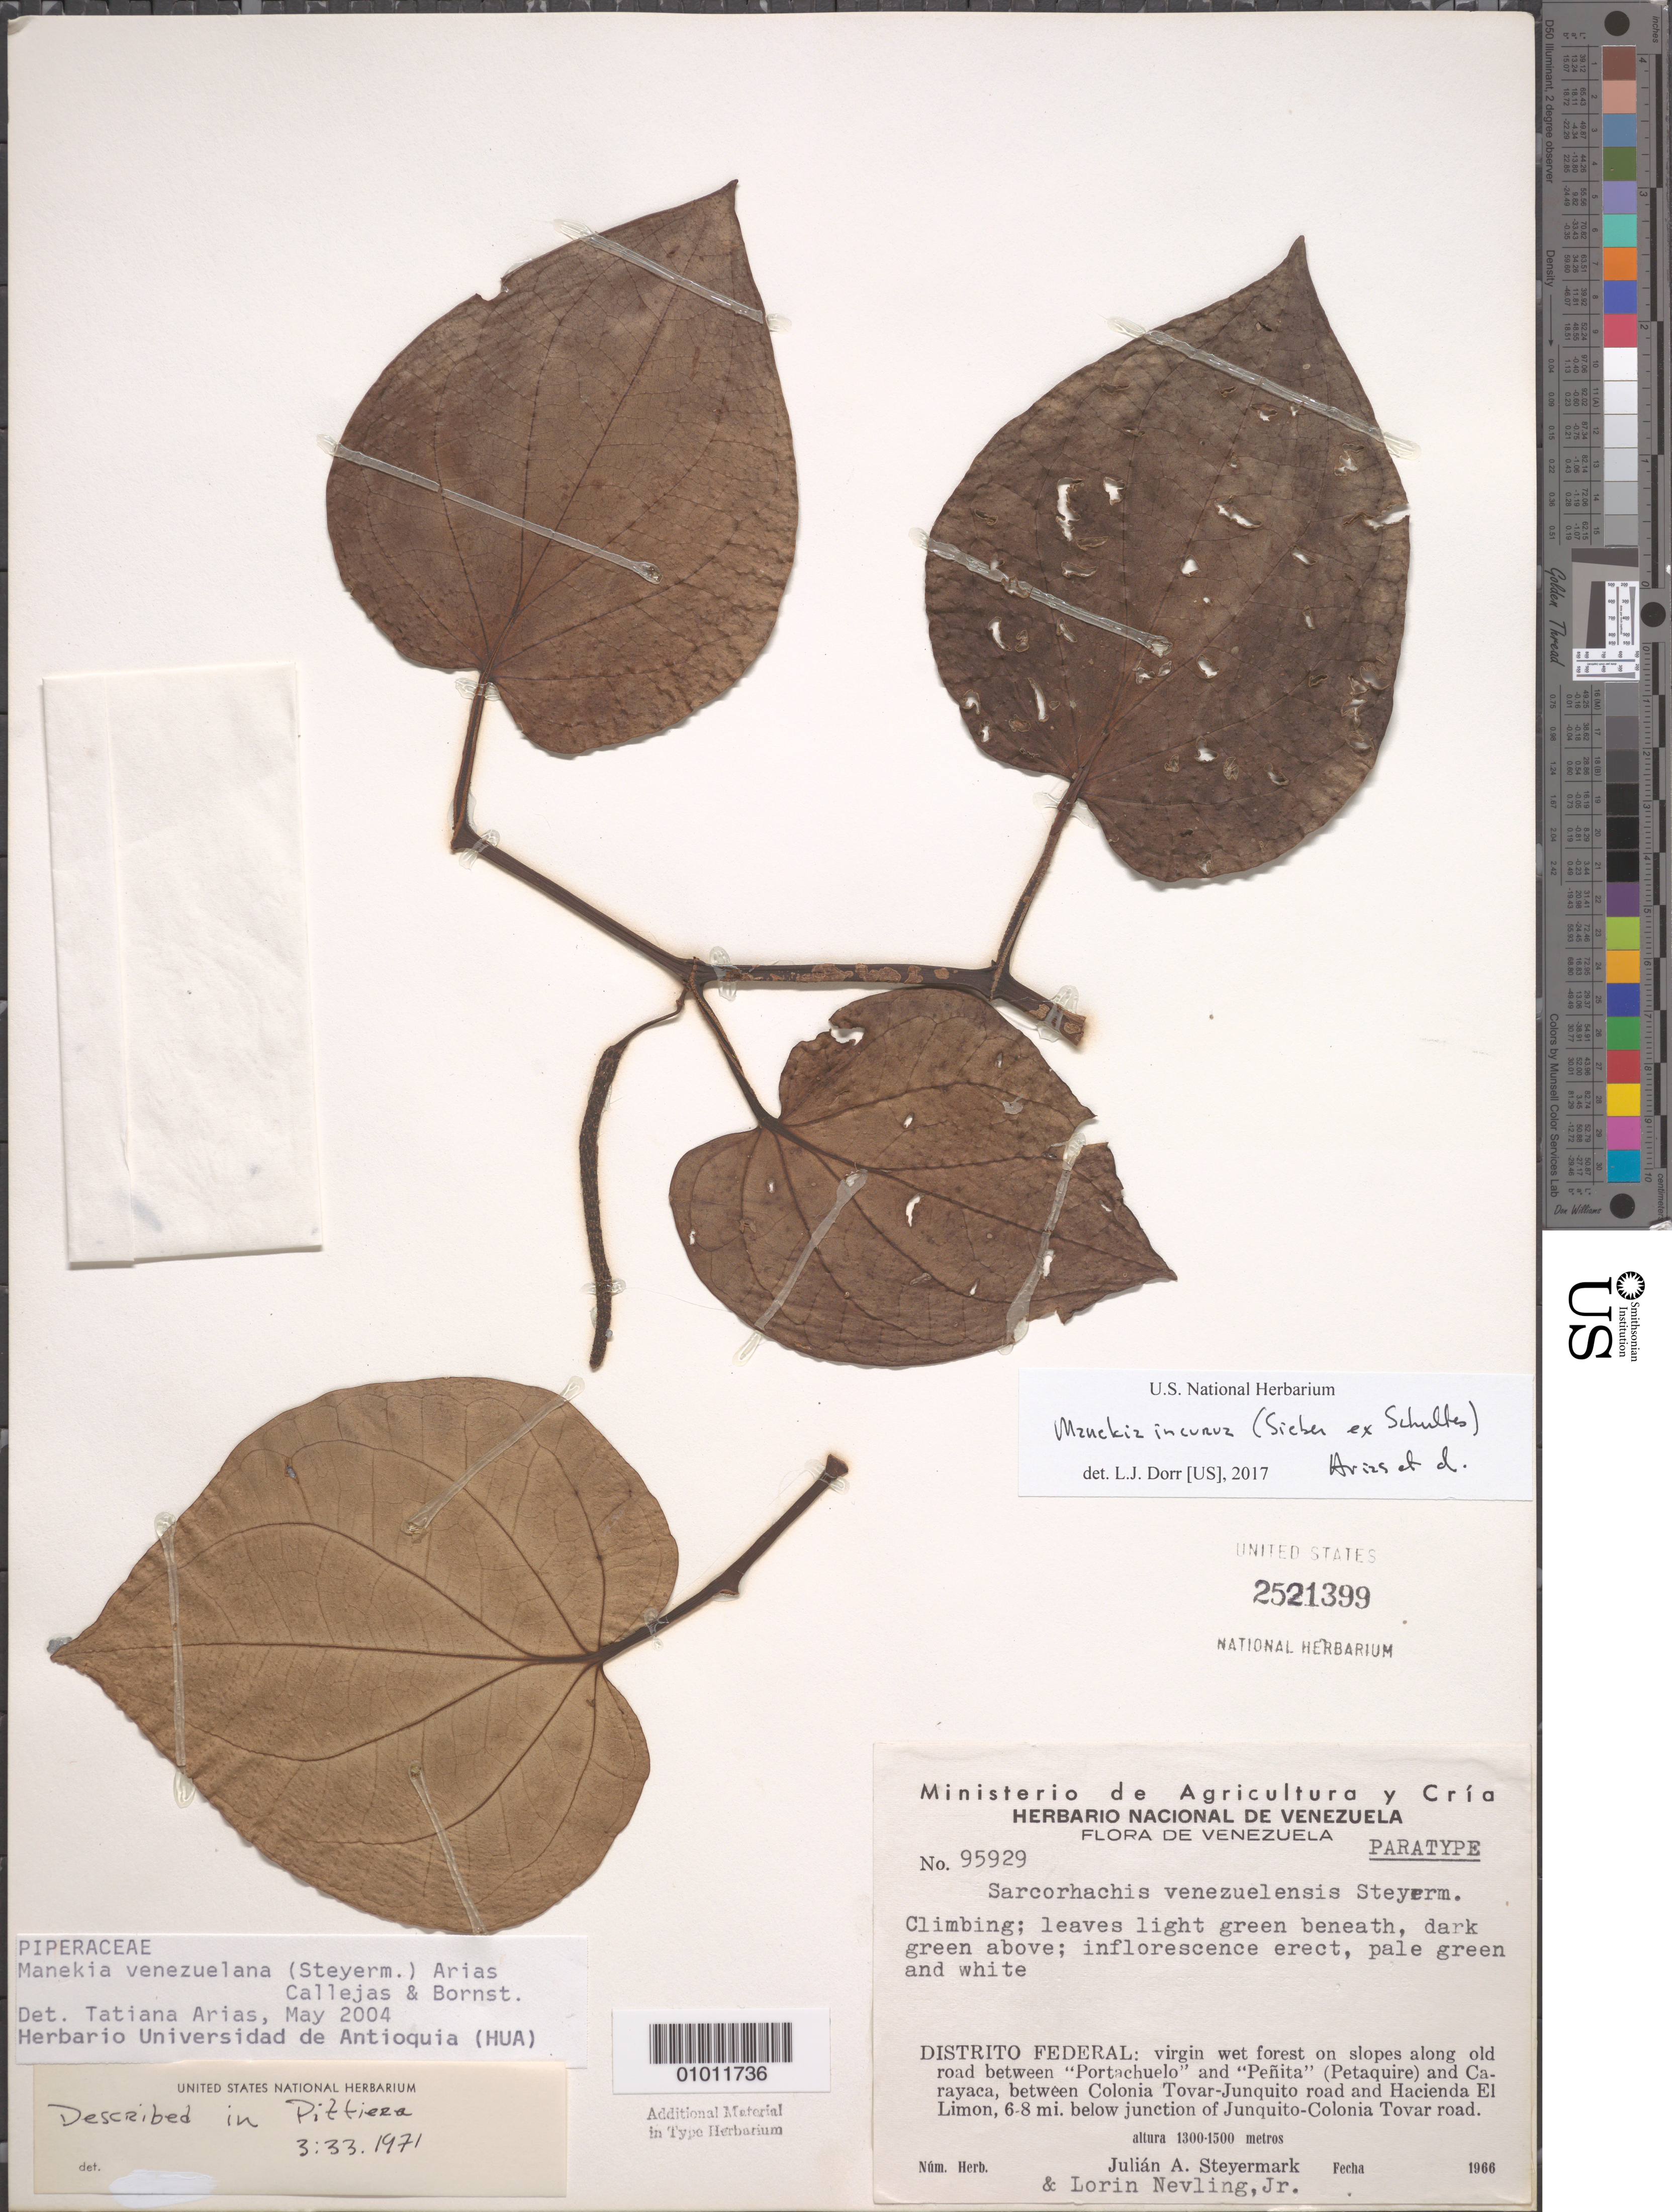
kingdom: Plantae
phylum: Tracheophyta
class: Magnoliopsida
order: Piperales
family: Piperaceae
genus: Manekia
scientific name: Manekia incurva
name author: (Sieber ex Schult.) T. Arias et al.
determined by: Dorr, L. J., (BOT), Smithsonian Institution - National Museum of Natural History (UNITED STATES)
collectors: J. Steyermark & L. Nevling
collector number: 95929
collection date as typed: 1966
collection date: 1966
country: Venezuela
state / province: Distrito Federal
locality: Along old road between "Portachuelo" and "Penita" (Petaquire) and Carayaca, between Colonia TOvar-Junquito road and Hacienda El Limon, 6-8 mi. below junction of Junquito-Colonia Tovar road.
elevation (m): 1300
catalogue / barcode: US 2521399